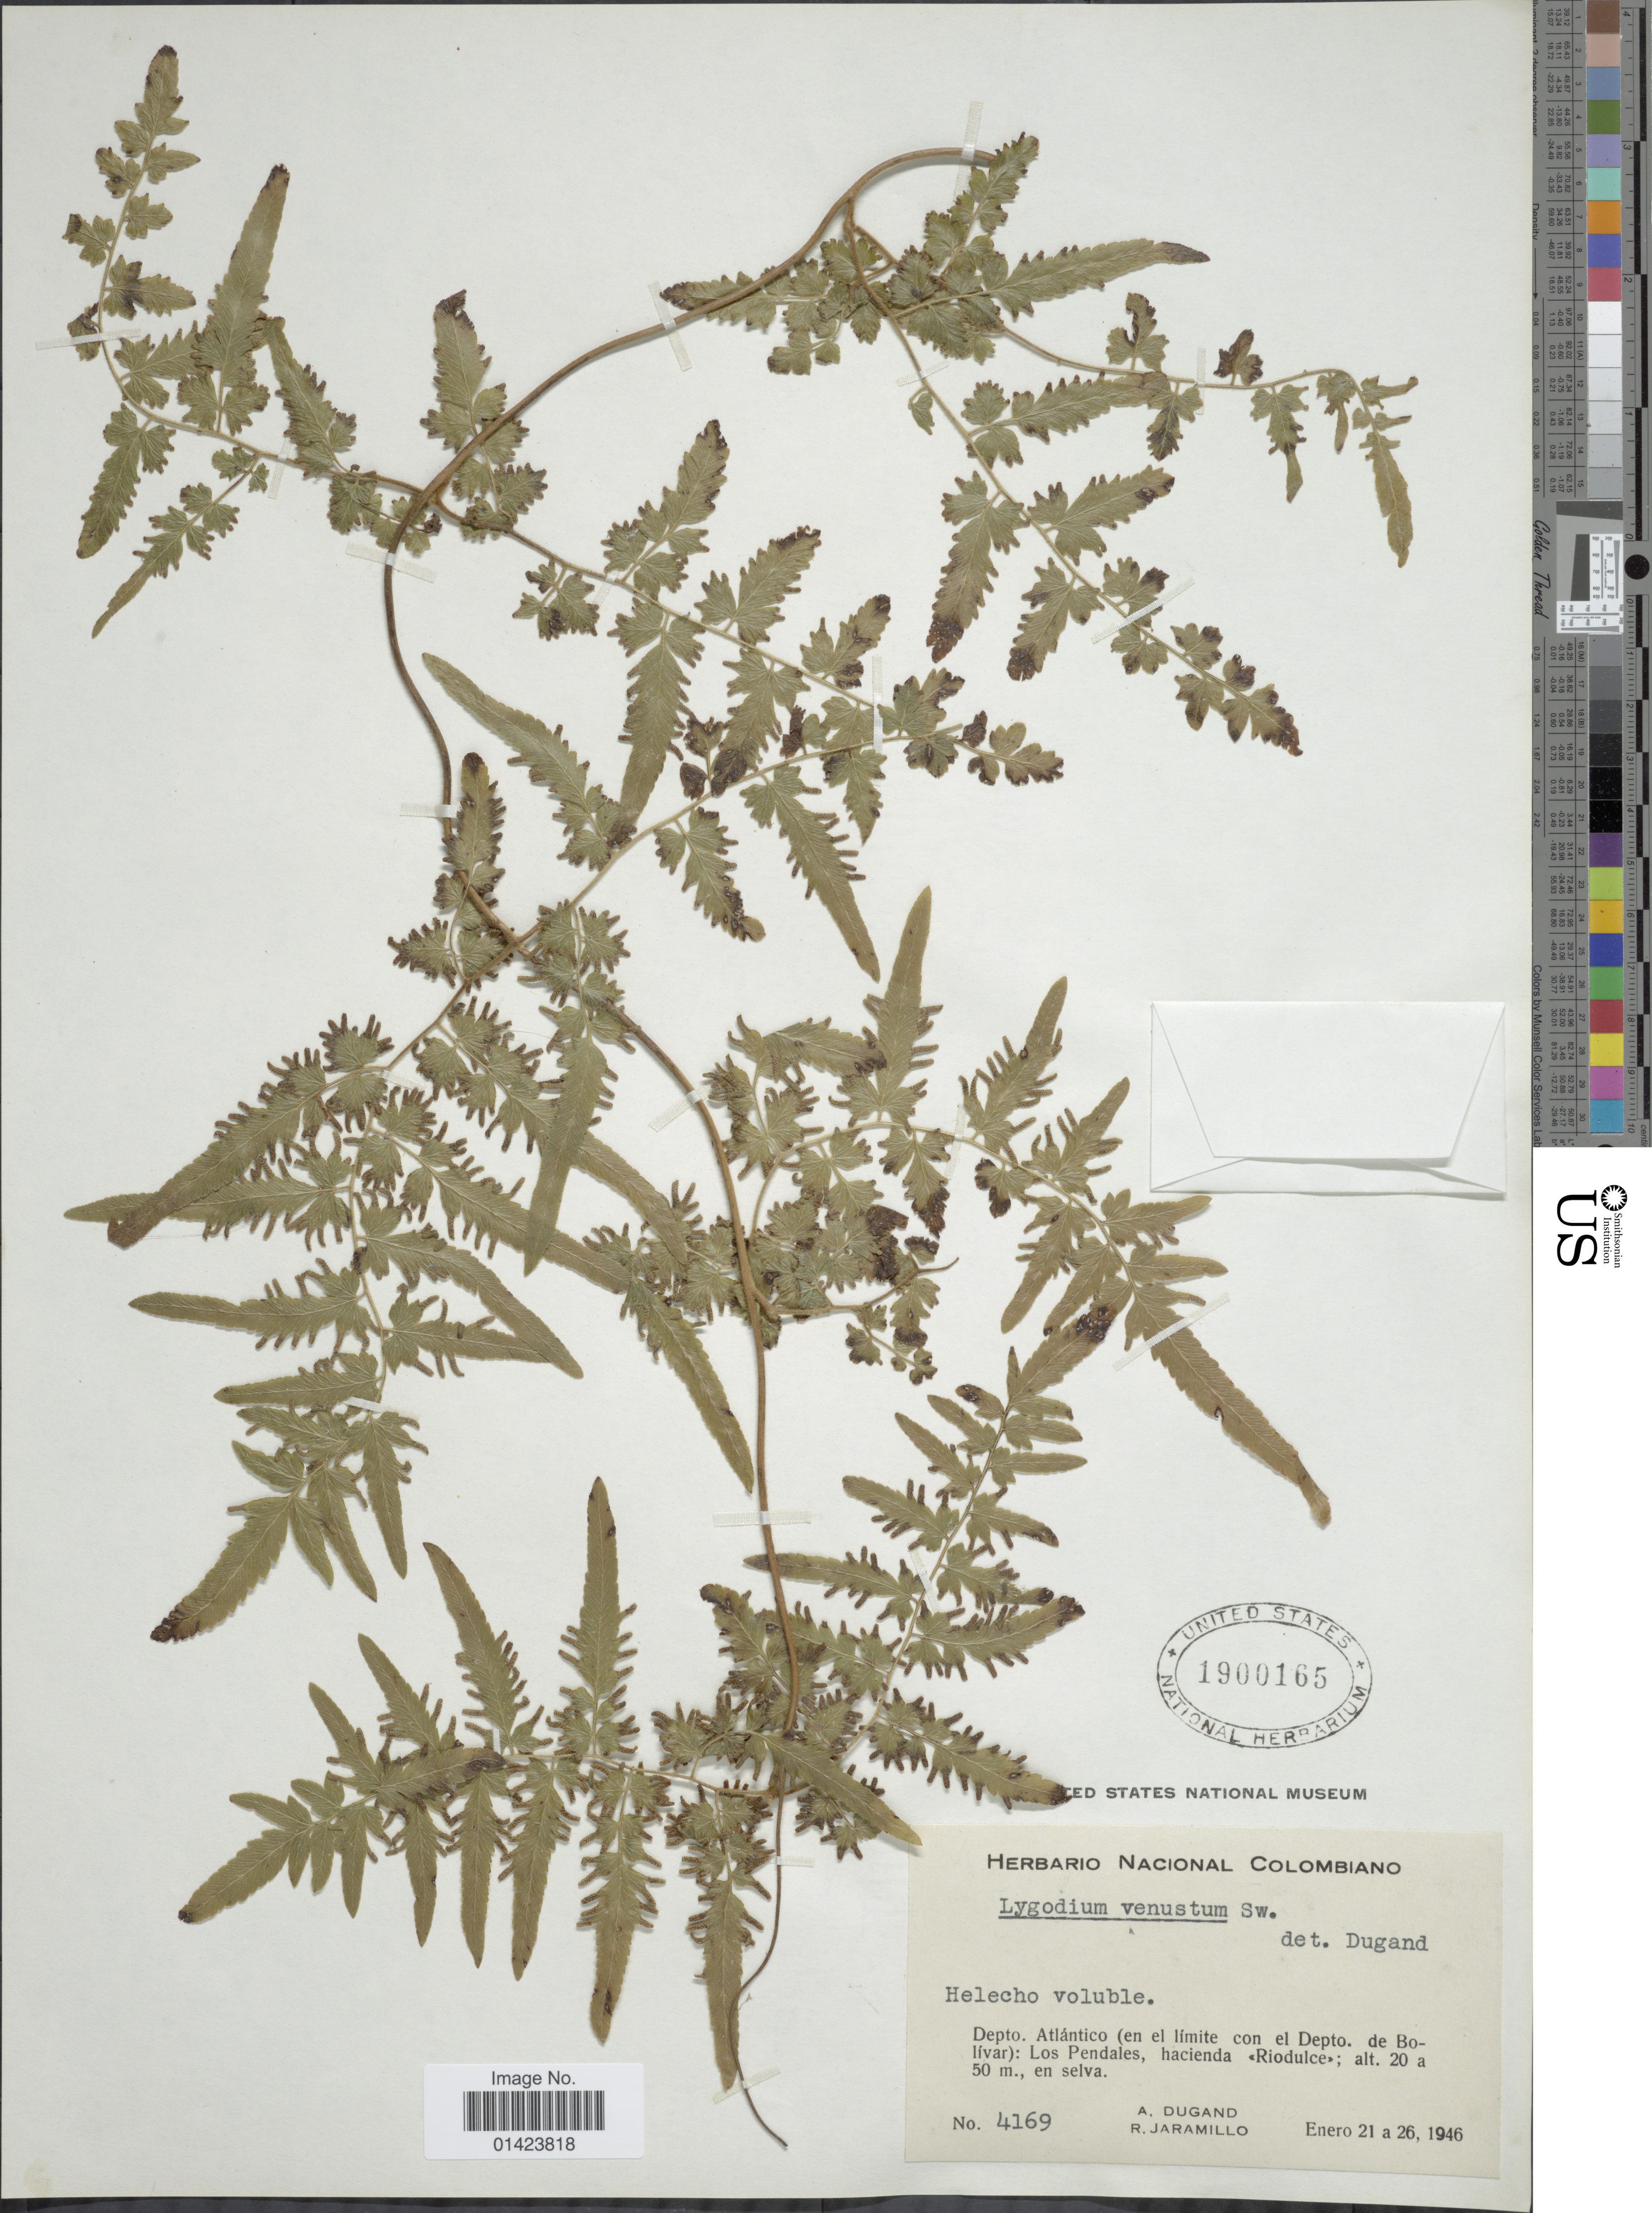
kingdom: Plantae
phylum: Tracheophyta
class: Polypodiopsida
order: Schizaeales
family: Lygodiaceae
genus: Lygodium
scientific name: Lygodium venustum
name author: Sw.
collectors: A. Dugand & R. Jaramillo M.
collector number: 4169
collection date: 1946-01-21/1946-01-26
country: Colombia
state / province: Atlántico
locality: Dept. Atlántico(en el limite con el Depto. de Bolivar: Los Pendales, hacienda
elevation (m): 20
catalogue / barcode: US 1900165